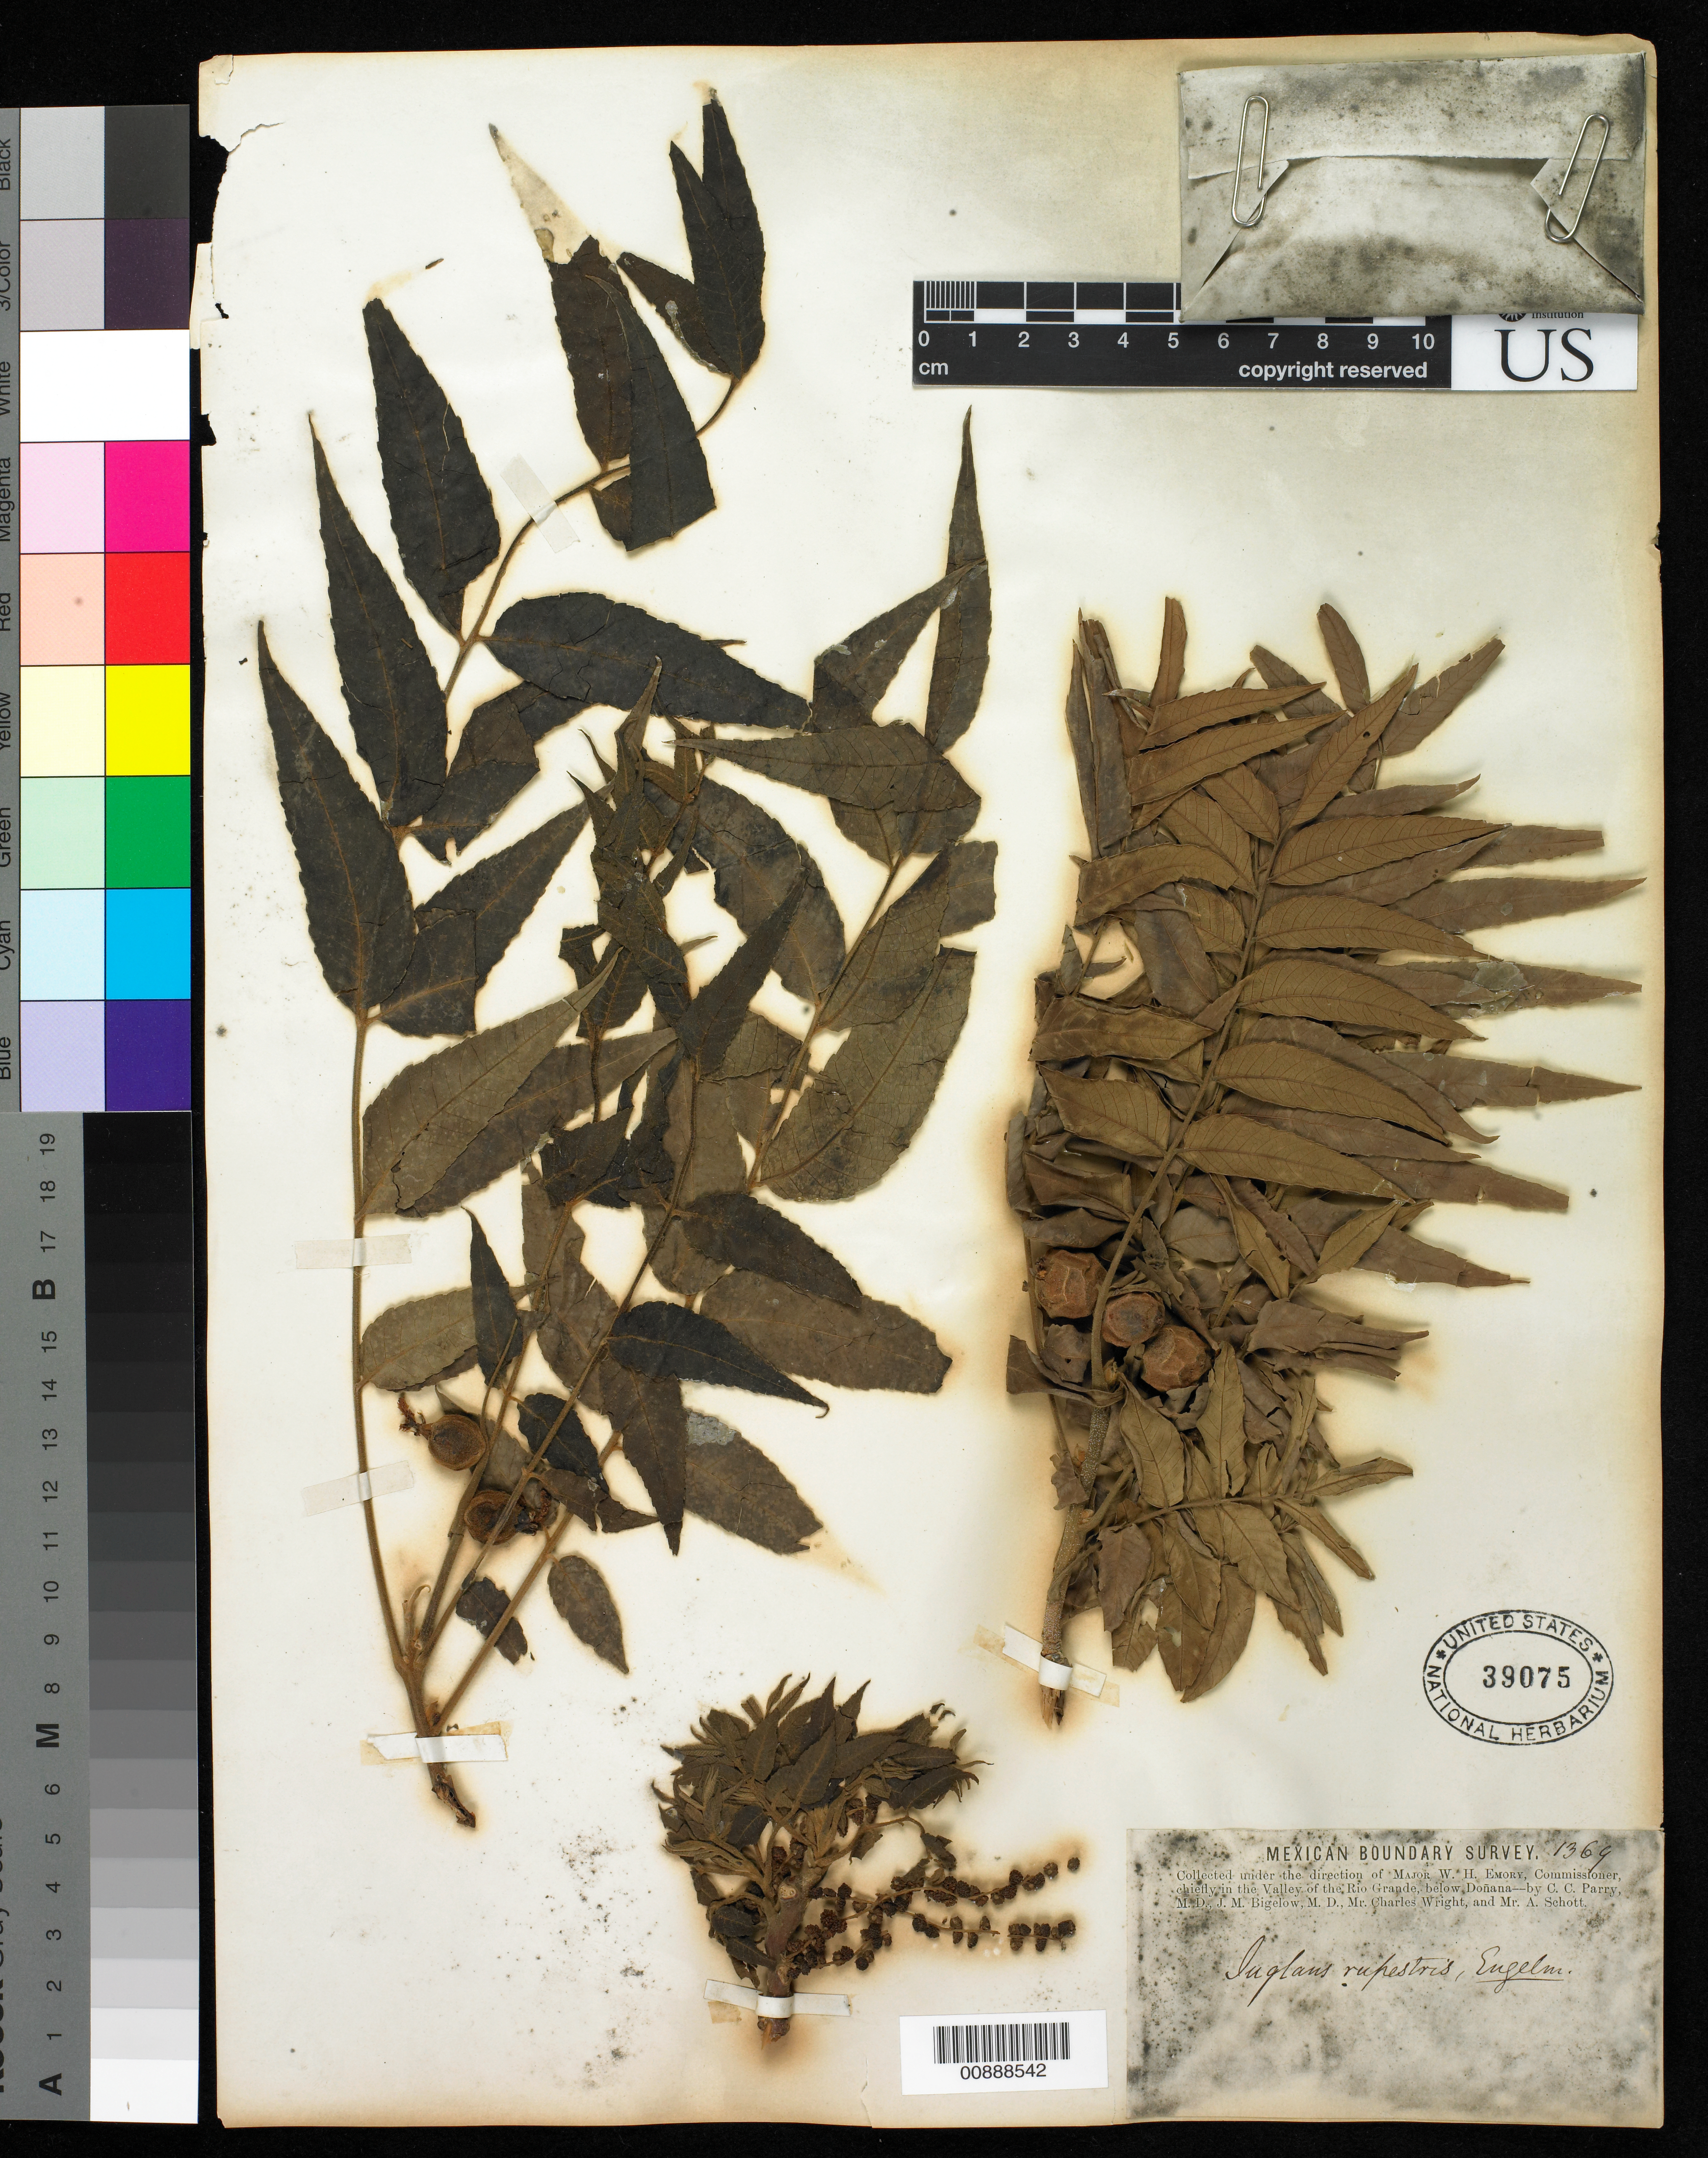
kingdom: Plantae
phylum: Tracheophyta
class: Magnoliopsida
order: Fagales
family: Juglandaceae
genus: Juglans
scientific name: Juglans rupestris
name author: Engelm. ex Torr.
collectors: C. C. Parry, J. M. Bigelow, C. Wright & A. C. V. Schott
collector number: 1369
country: United States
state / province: New Mexico / Texas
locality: Valley of the Rio Grande, below Doñana.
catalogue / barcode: US 39075